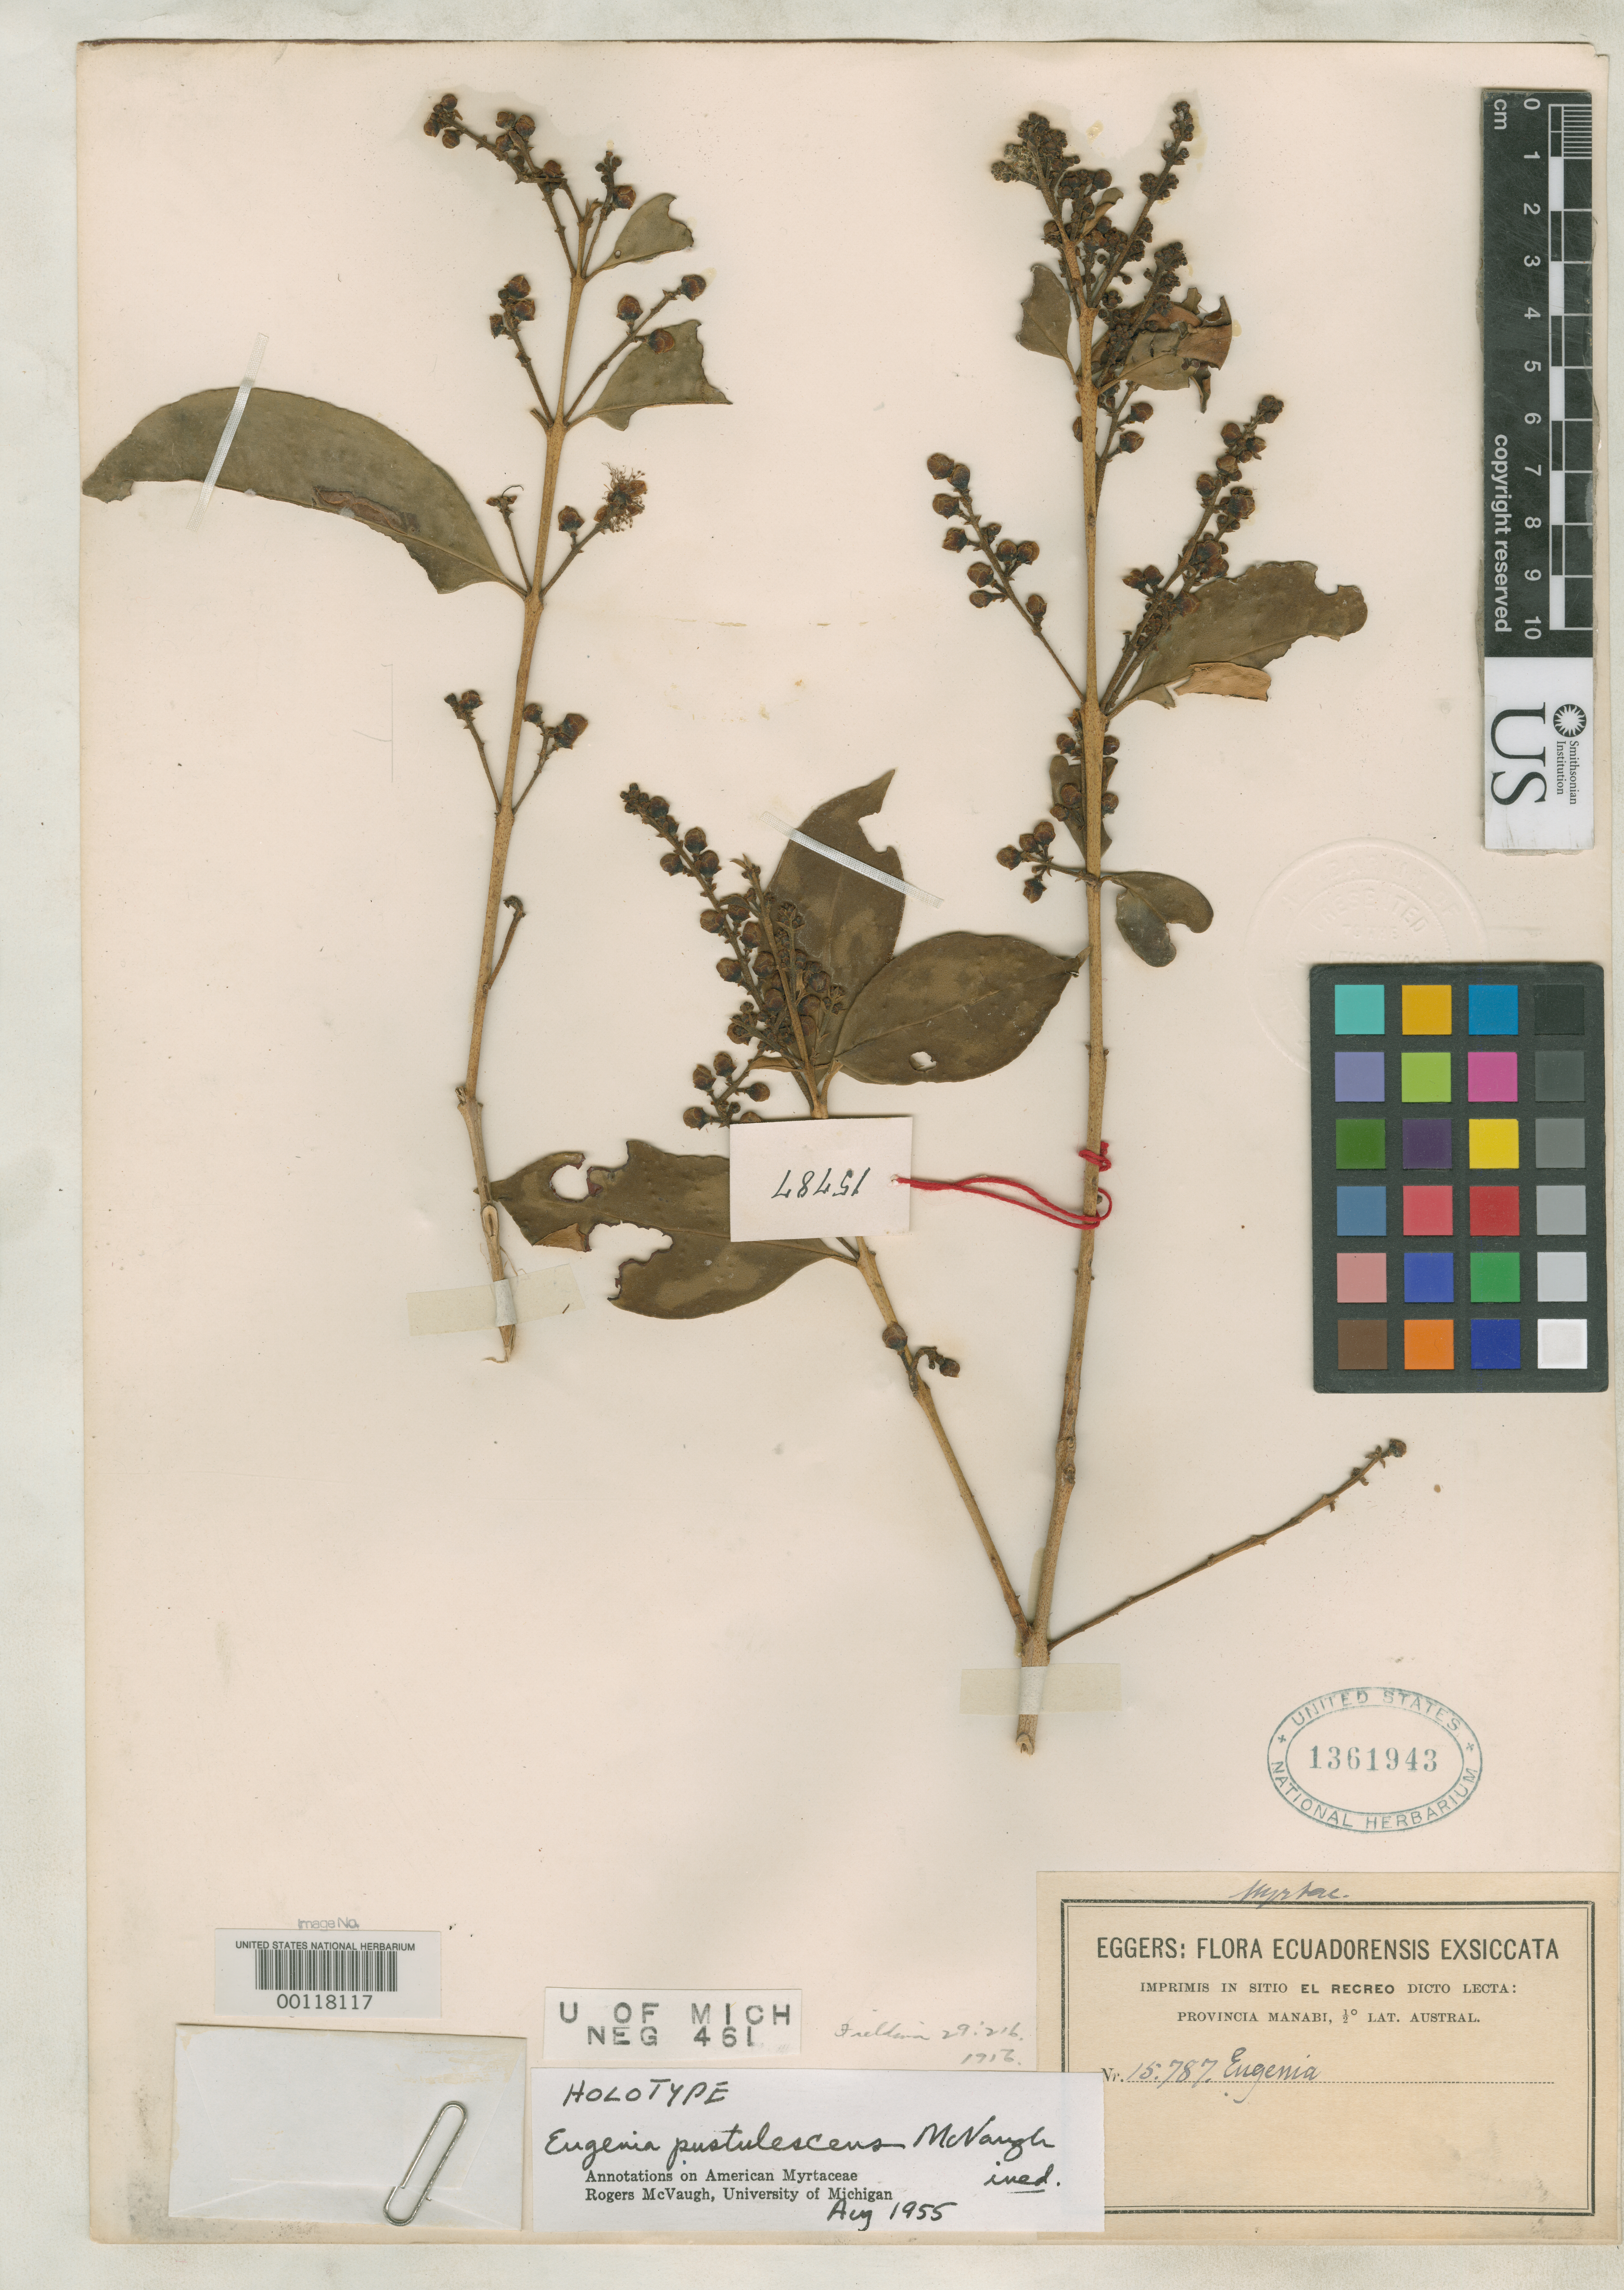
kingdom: Plantae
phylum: Tracheophyta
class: Magnoliopsida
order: Myrtales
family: Myrtaceae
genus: Eugenia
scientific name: Eugenia pustulescens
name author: McVaugh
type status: Holotype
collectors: H. F. A. von Eggers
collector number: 15787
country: Ecuador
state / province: Manabí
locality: El Recreo.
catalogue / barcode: US 1361943